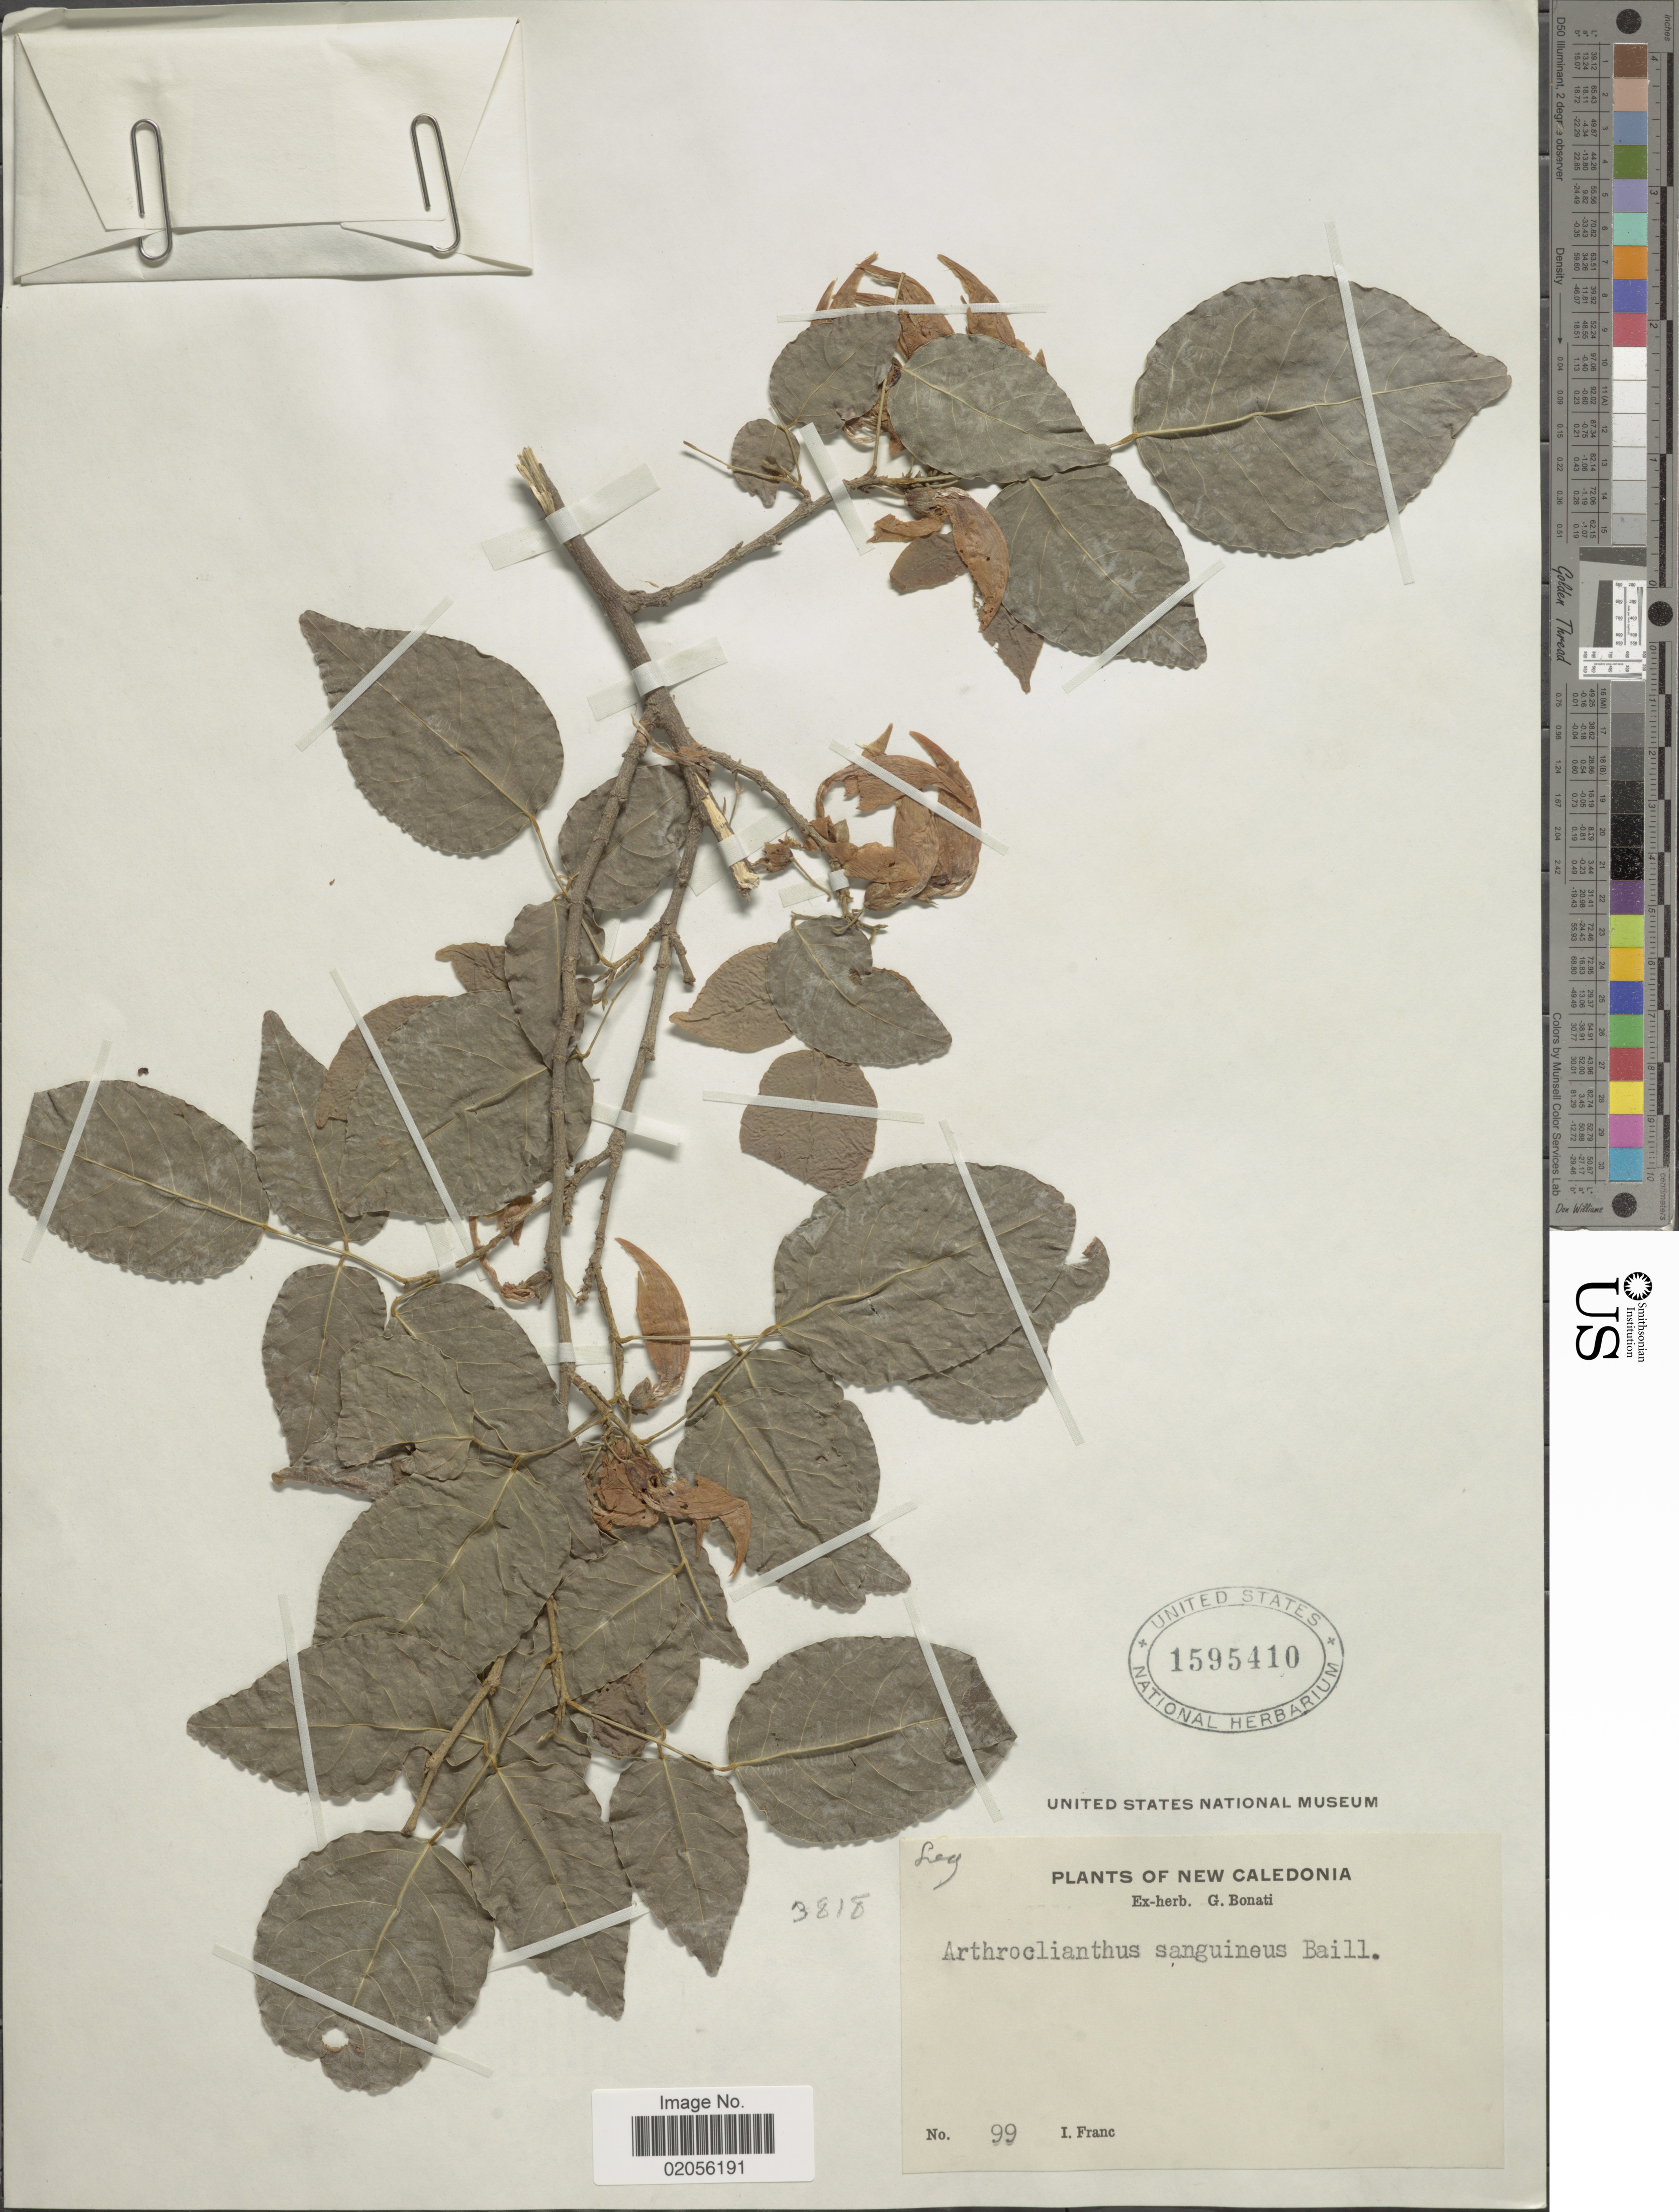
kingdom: Plantae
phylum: Tracheophyta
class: Magnoliopsida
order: Fabales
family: Fabaceae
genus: Arthroclianthus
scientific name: Arthroclianthus sanguineus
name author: Baill.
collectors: I. Franc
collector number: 99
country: New Caledonia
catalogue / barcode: US 1595410